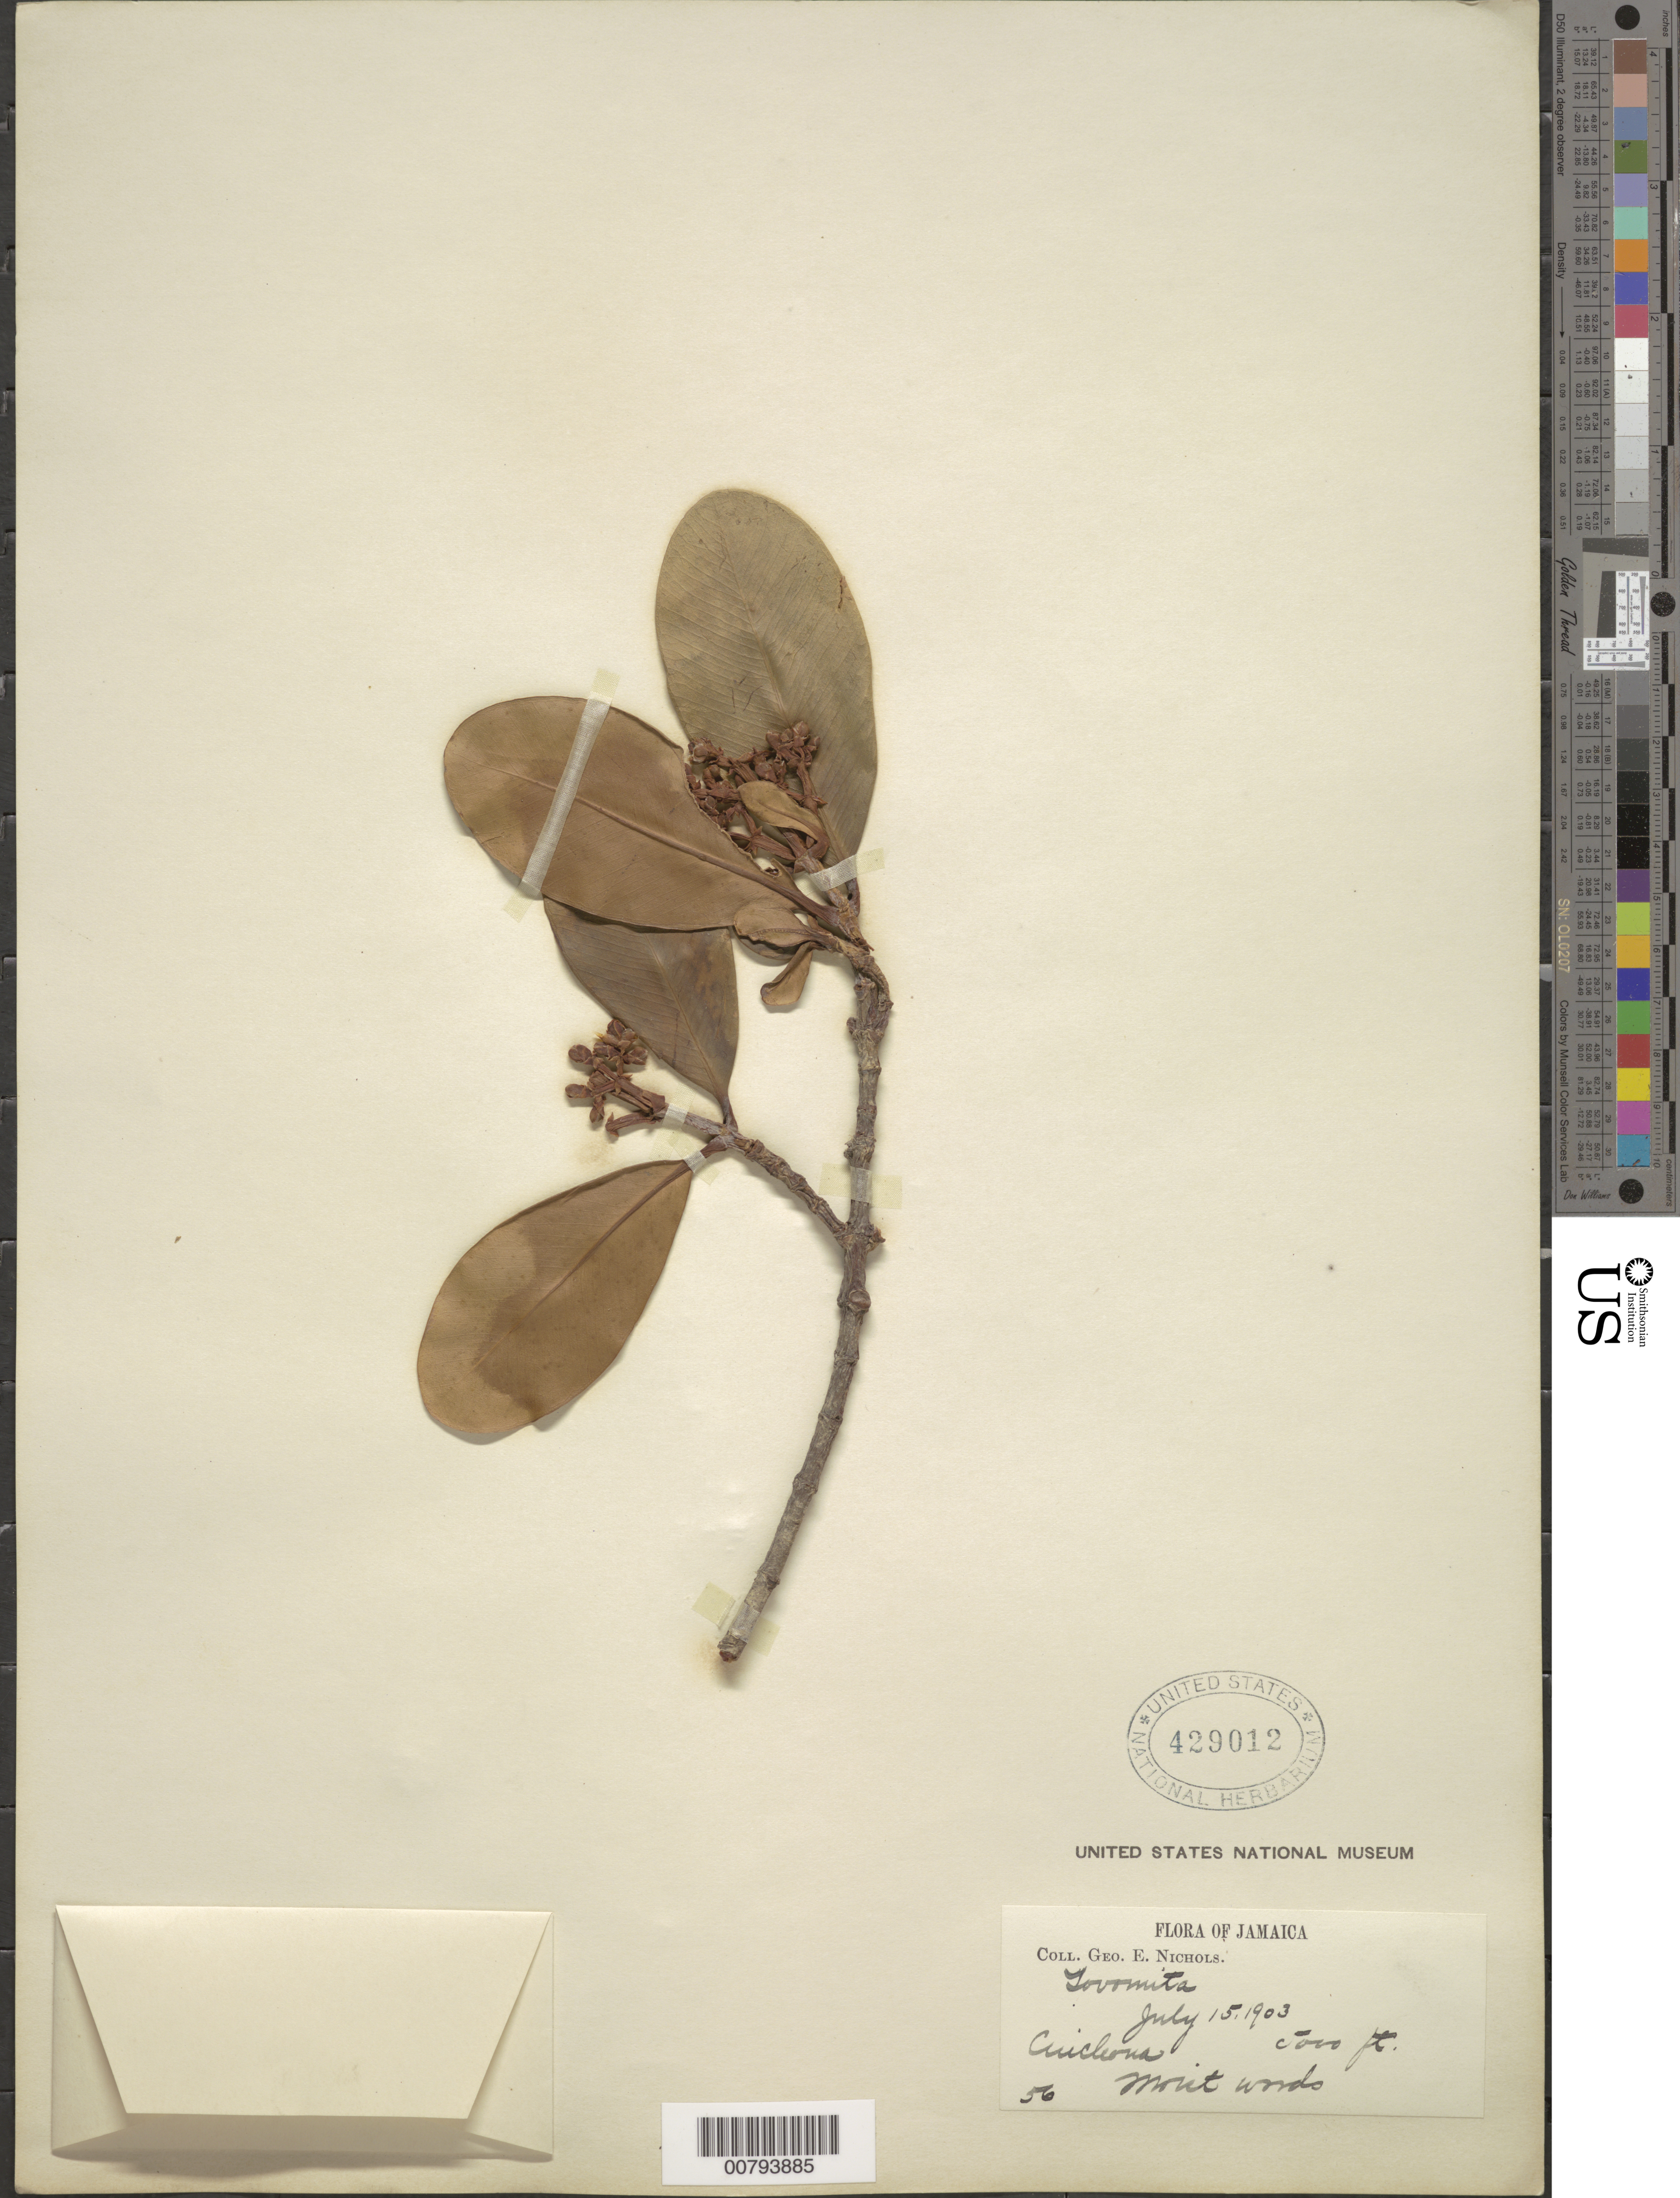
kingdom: Plantae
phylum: Tracheophyta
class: Magnoliopsida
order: Malpighiales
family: Clusiaceae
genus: Clusia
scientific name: Clusia sp.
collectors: G. E. Nichols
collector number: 56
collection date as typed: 15 Jul 1903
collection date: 1903-07-15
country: Jamaica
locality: Tovomita. Morit woods.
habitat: Woods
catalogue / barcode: US 429012